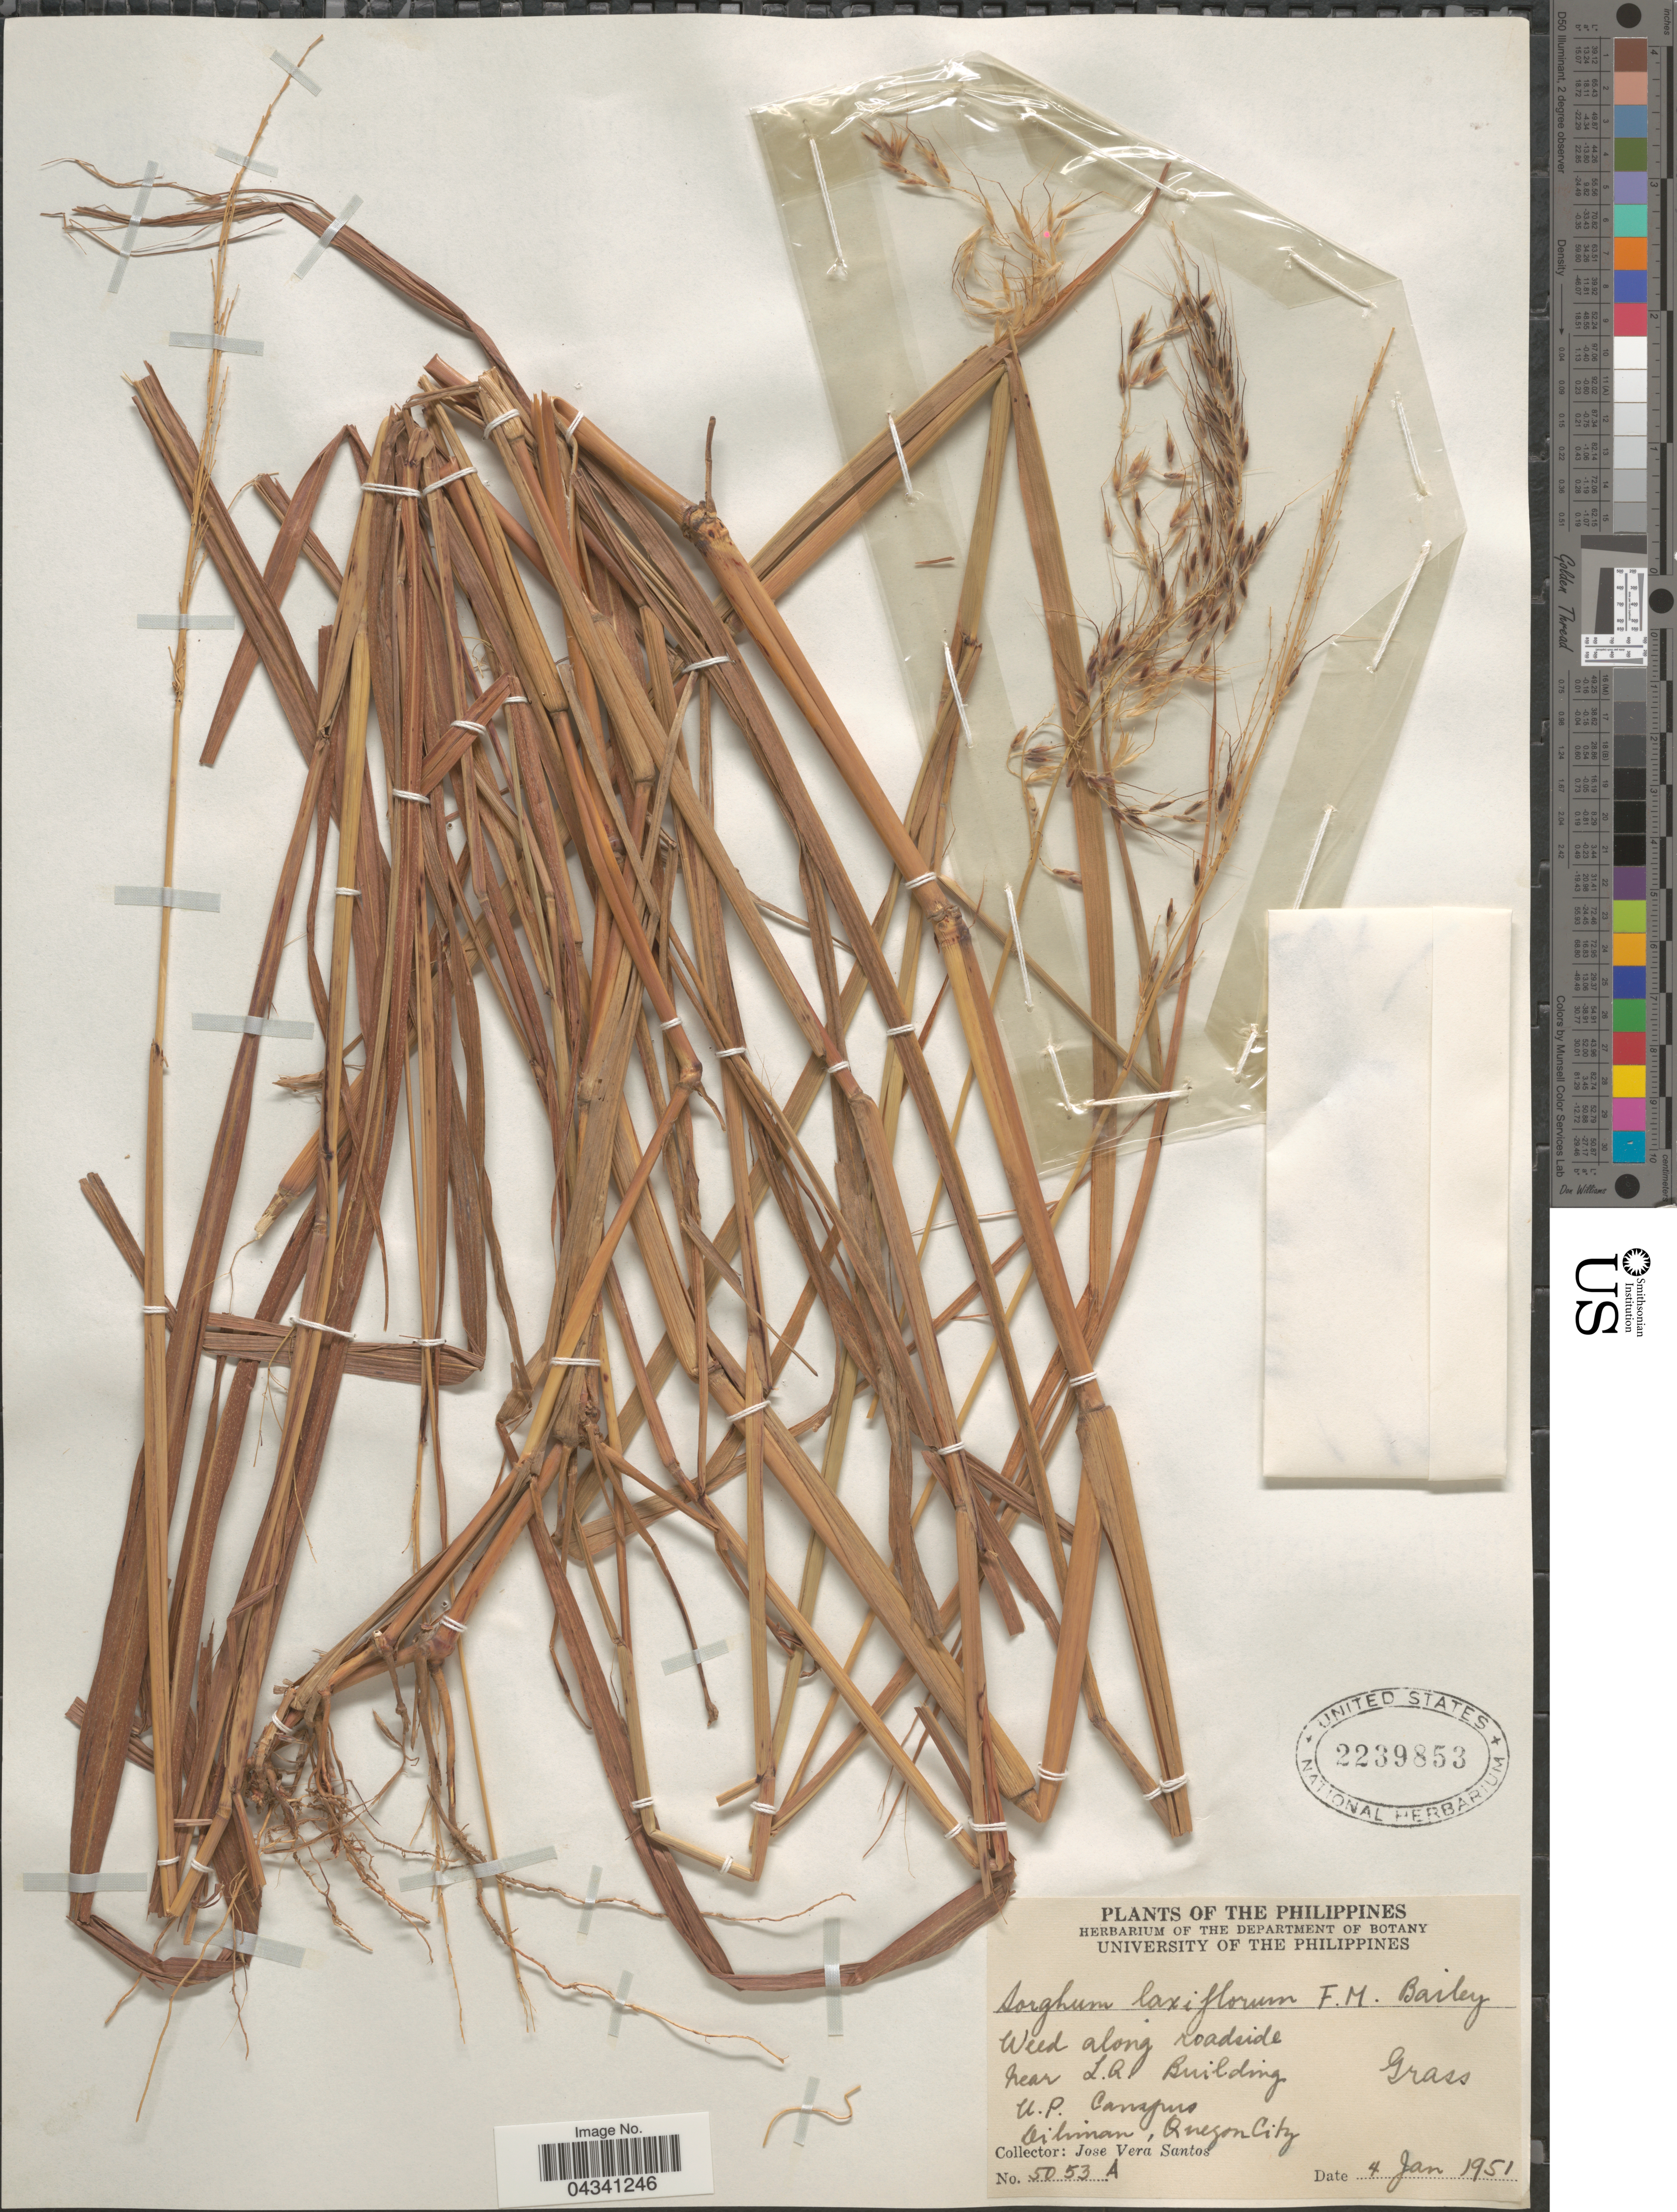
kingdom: Plantae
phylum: Tracheophyta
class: Liliopsida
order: Poales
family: Poaceae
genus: Sorghum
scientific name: Sorghum laxiflorum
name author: F.M. Bailey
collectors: J. V. Santos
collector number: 5053A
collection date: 1951-01-04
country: Philippines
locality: Near L. A. Building. U.P. Campus. Diliman, Quezon City.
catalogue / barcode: US 2239853